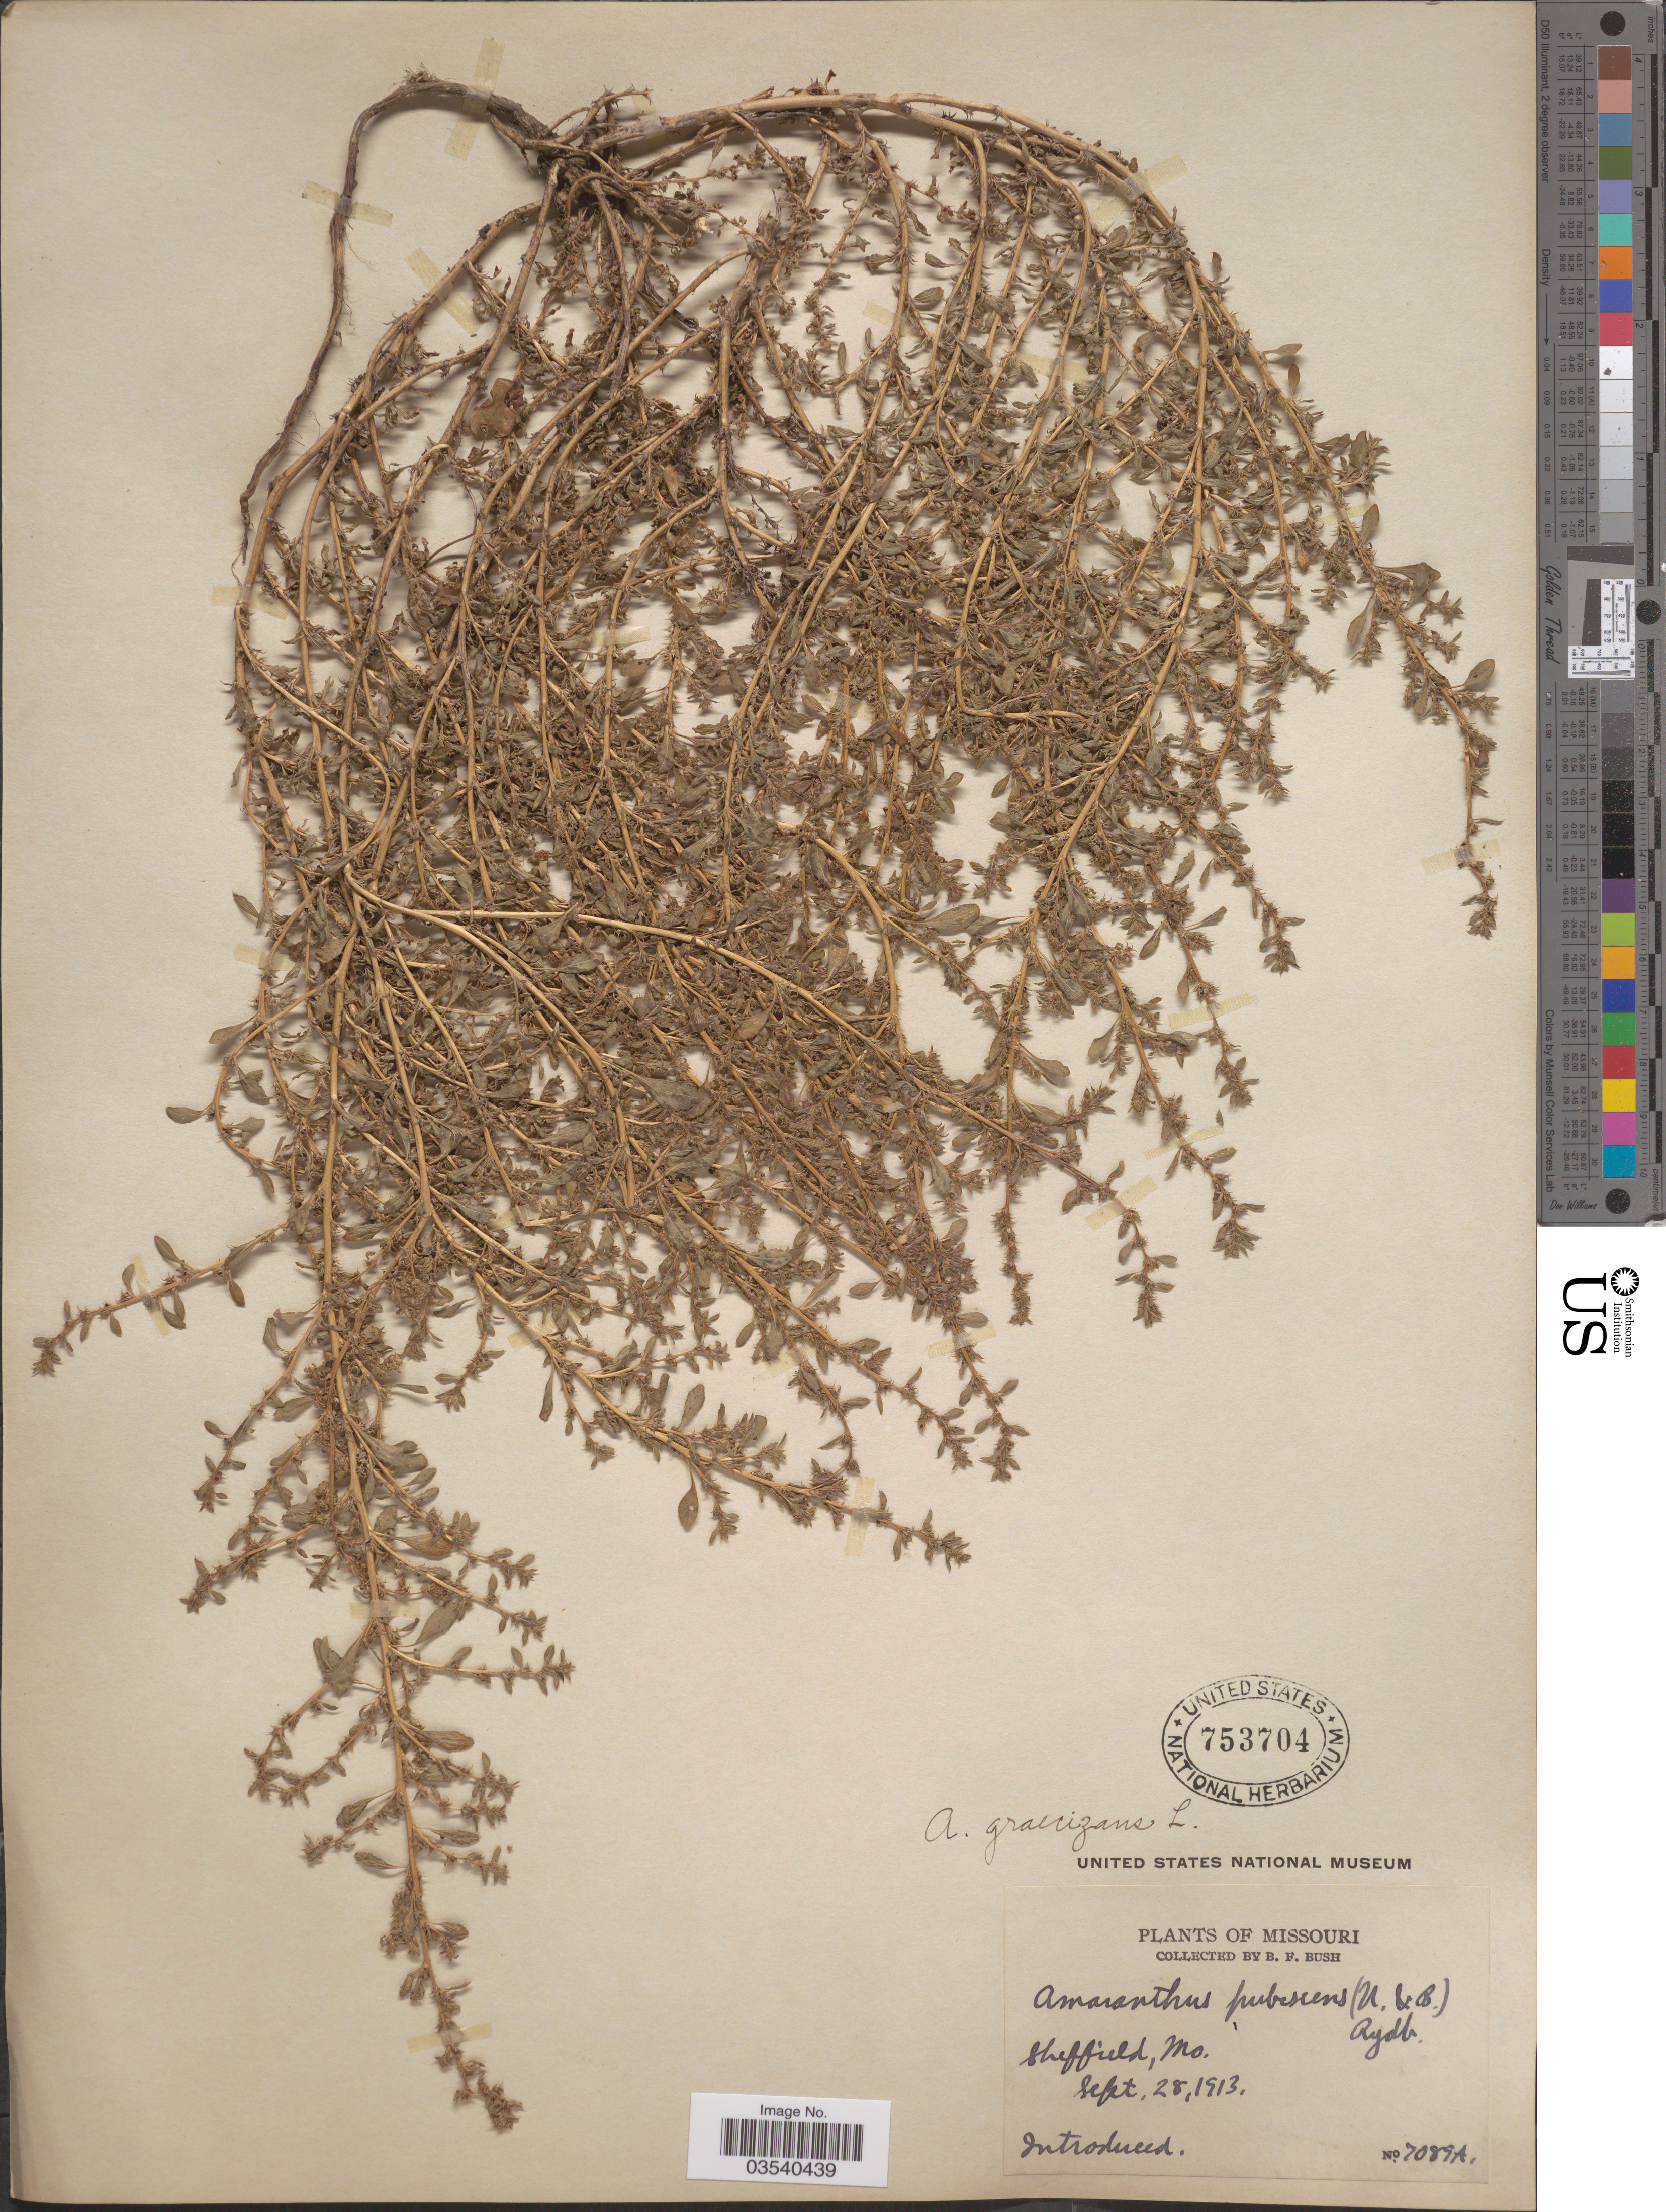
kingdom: Plantae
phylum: Tracheophyta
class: Magnoliopsida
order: Caryophyllales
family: Amaranthaceae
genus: Amaranthus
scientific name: Amaranthus graecizans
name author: L.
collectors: B. F. Bush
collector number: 7089A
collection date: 1913-09-28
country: United States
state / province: Missouri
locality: Sheffield.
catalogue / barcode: US 753704